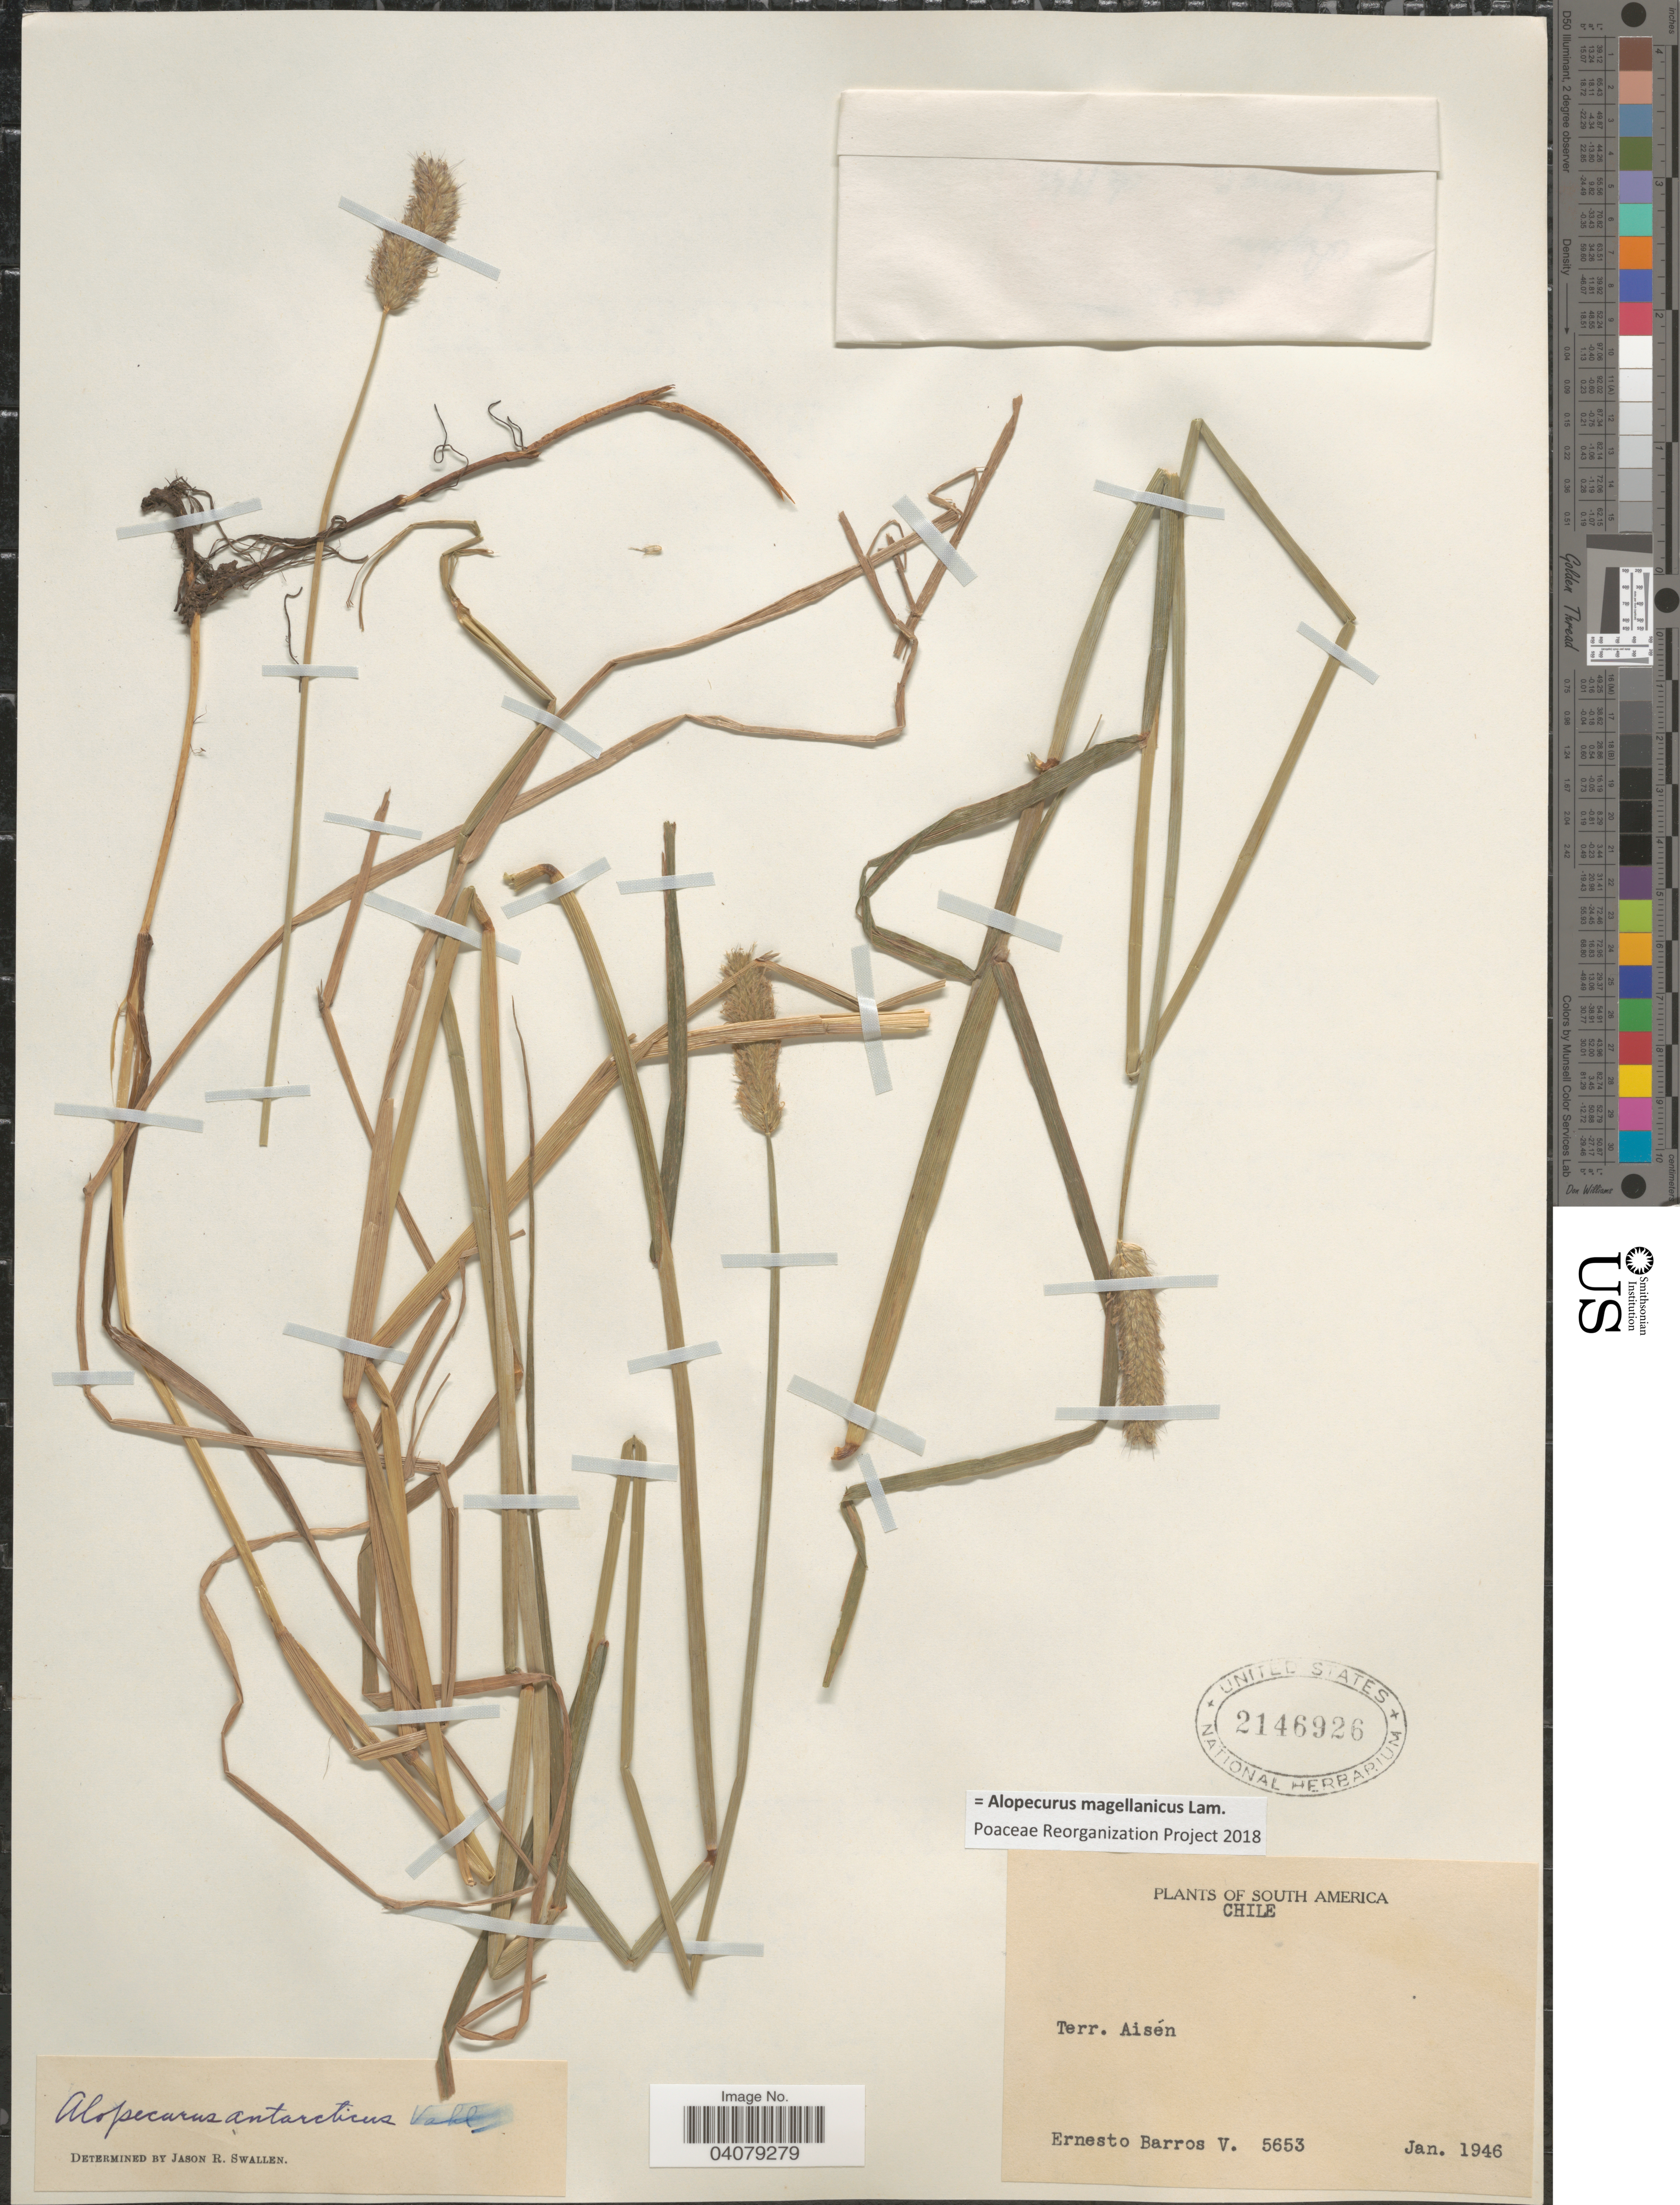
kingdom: Plantae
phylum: Tracheophyta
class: Liliopsida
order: Poales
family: Poaceae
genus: Alopecurus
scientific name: Alopecurus magellanicus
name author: Lam.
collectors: E. Barros V.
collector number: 5653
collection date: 1946-01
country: Chile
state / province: Aisén (XI)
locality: Terr. Aisén.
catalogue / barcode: US 2146926